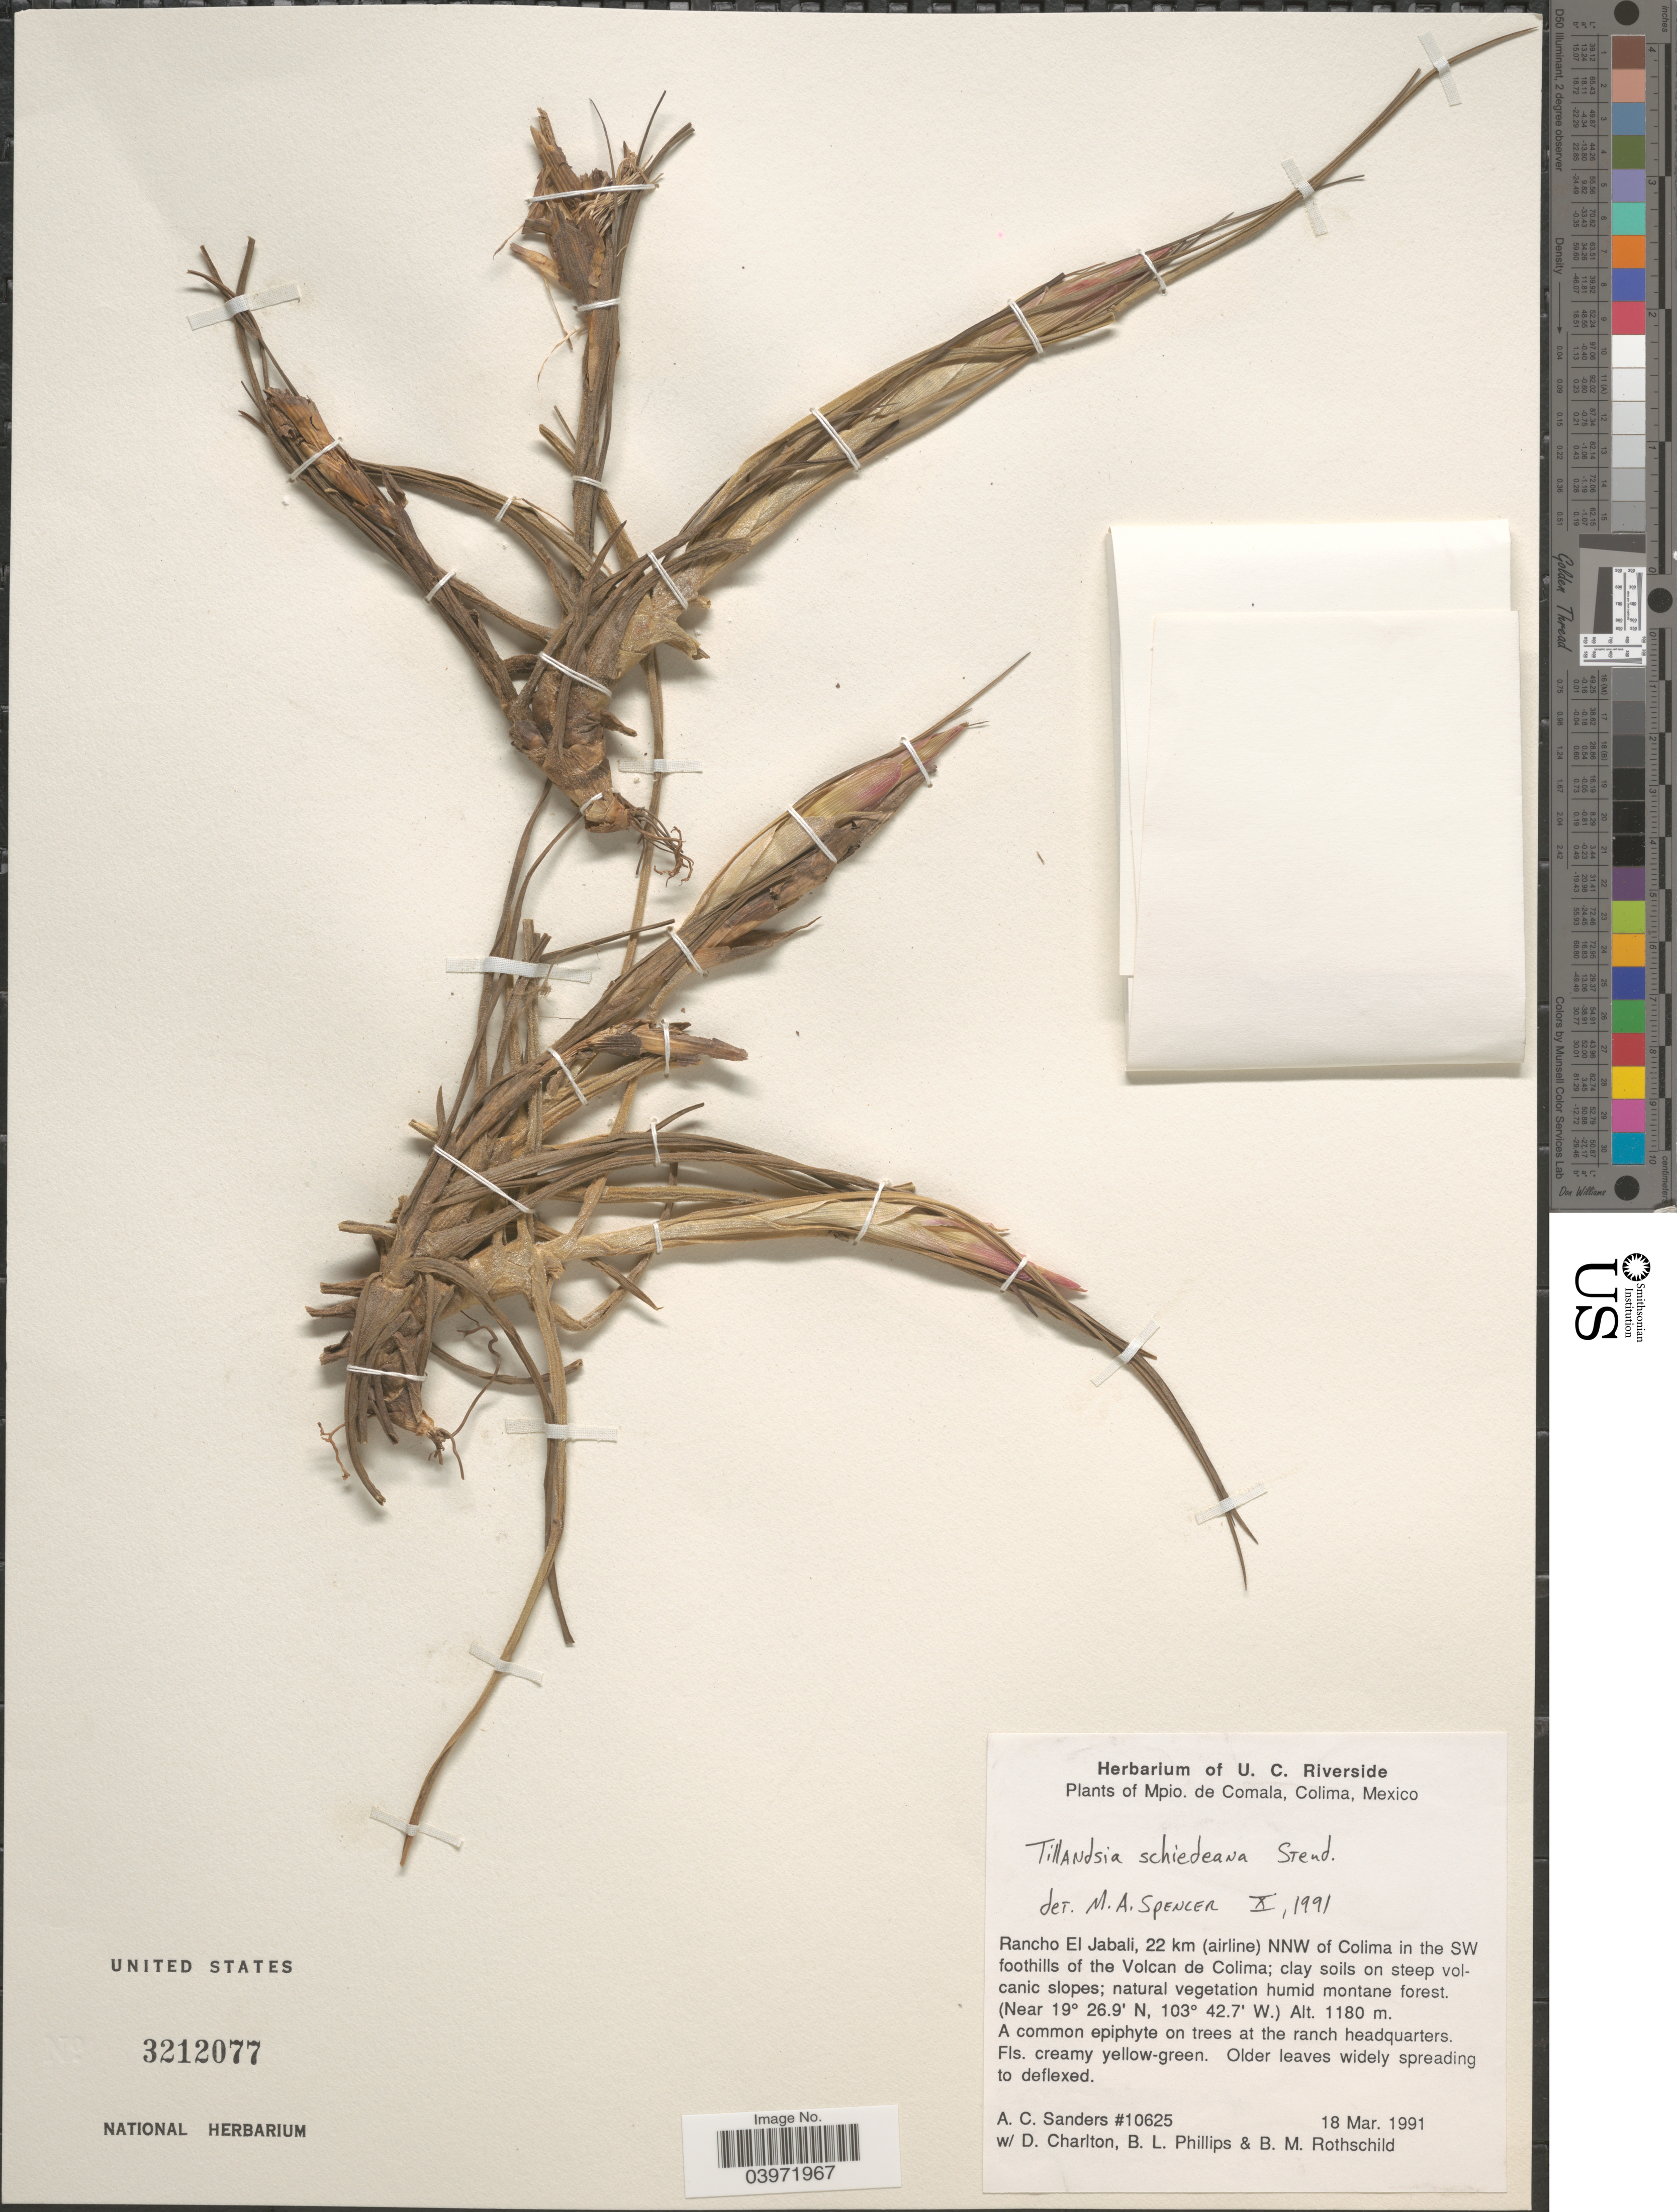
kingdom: Plantae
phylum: Tracheophyta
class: Liliopsida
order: Poales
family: Bromeliaceae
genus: Tillandsia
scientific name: Tillandsia schiedeana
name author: Steud.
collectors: A. Sanders, D. Charlton, B. L. Phillips & B. Rothschild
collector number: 10625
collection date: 1991-03-18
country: Mexico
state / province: Colima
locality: Mpio. de Comala. Rancho El Jabali, 22 km (airline) NNW of Colima in the SW foothills of the Volcan de Colima.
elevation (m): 1180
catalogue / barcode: US 3212077